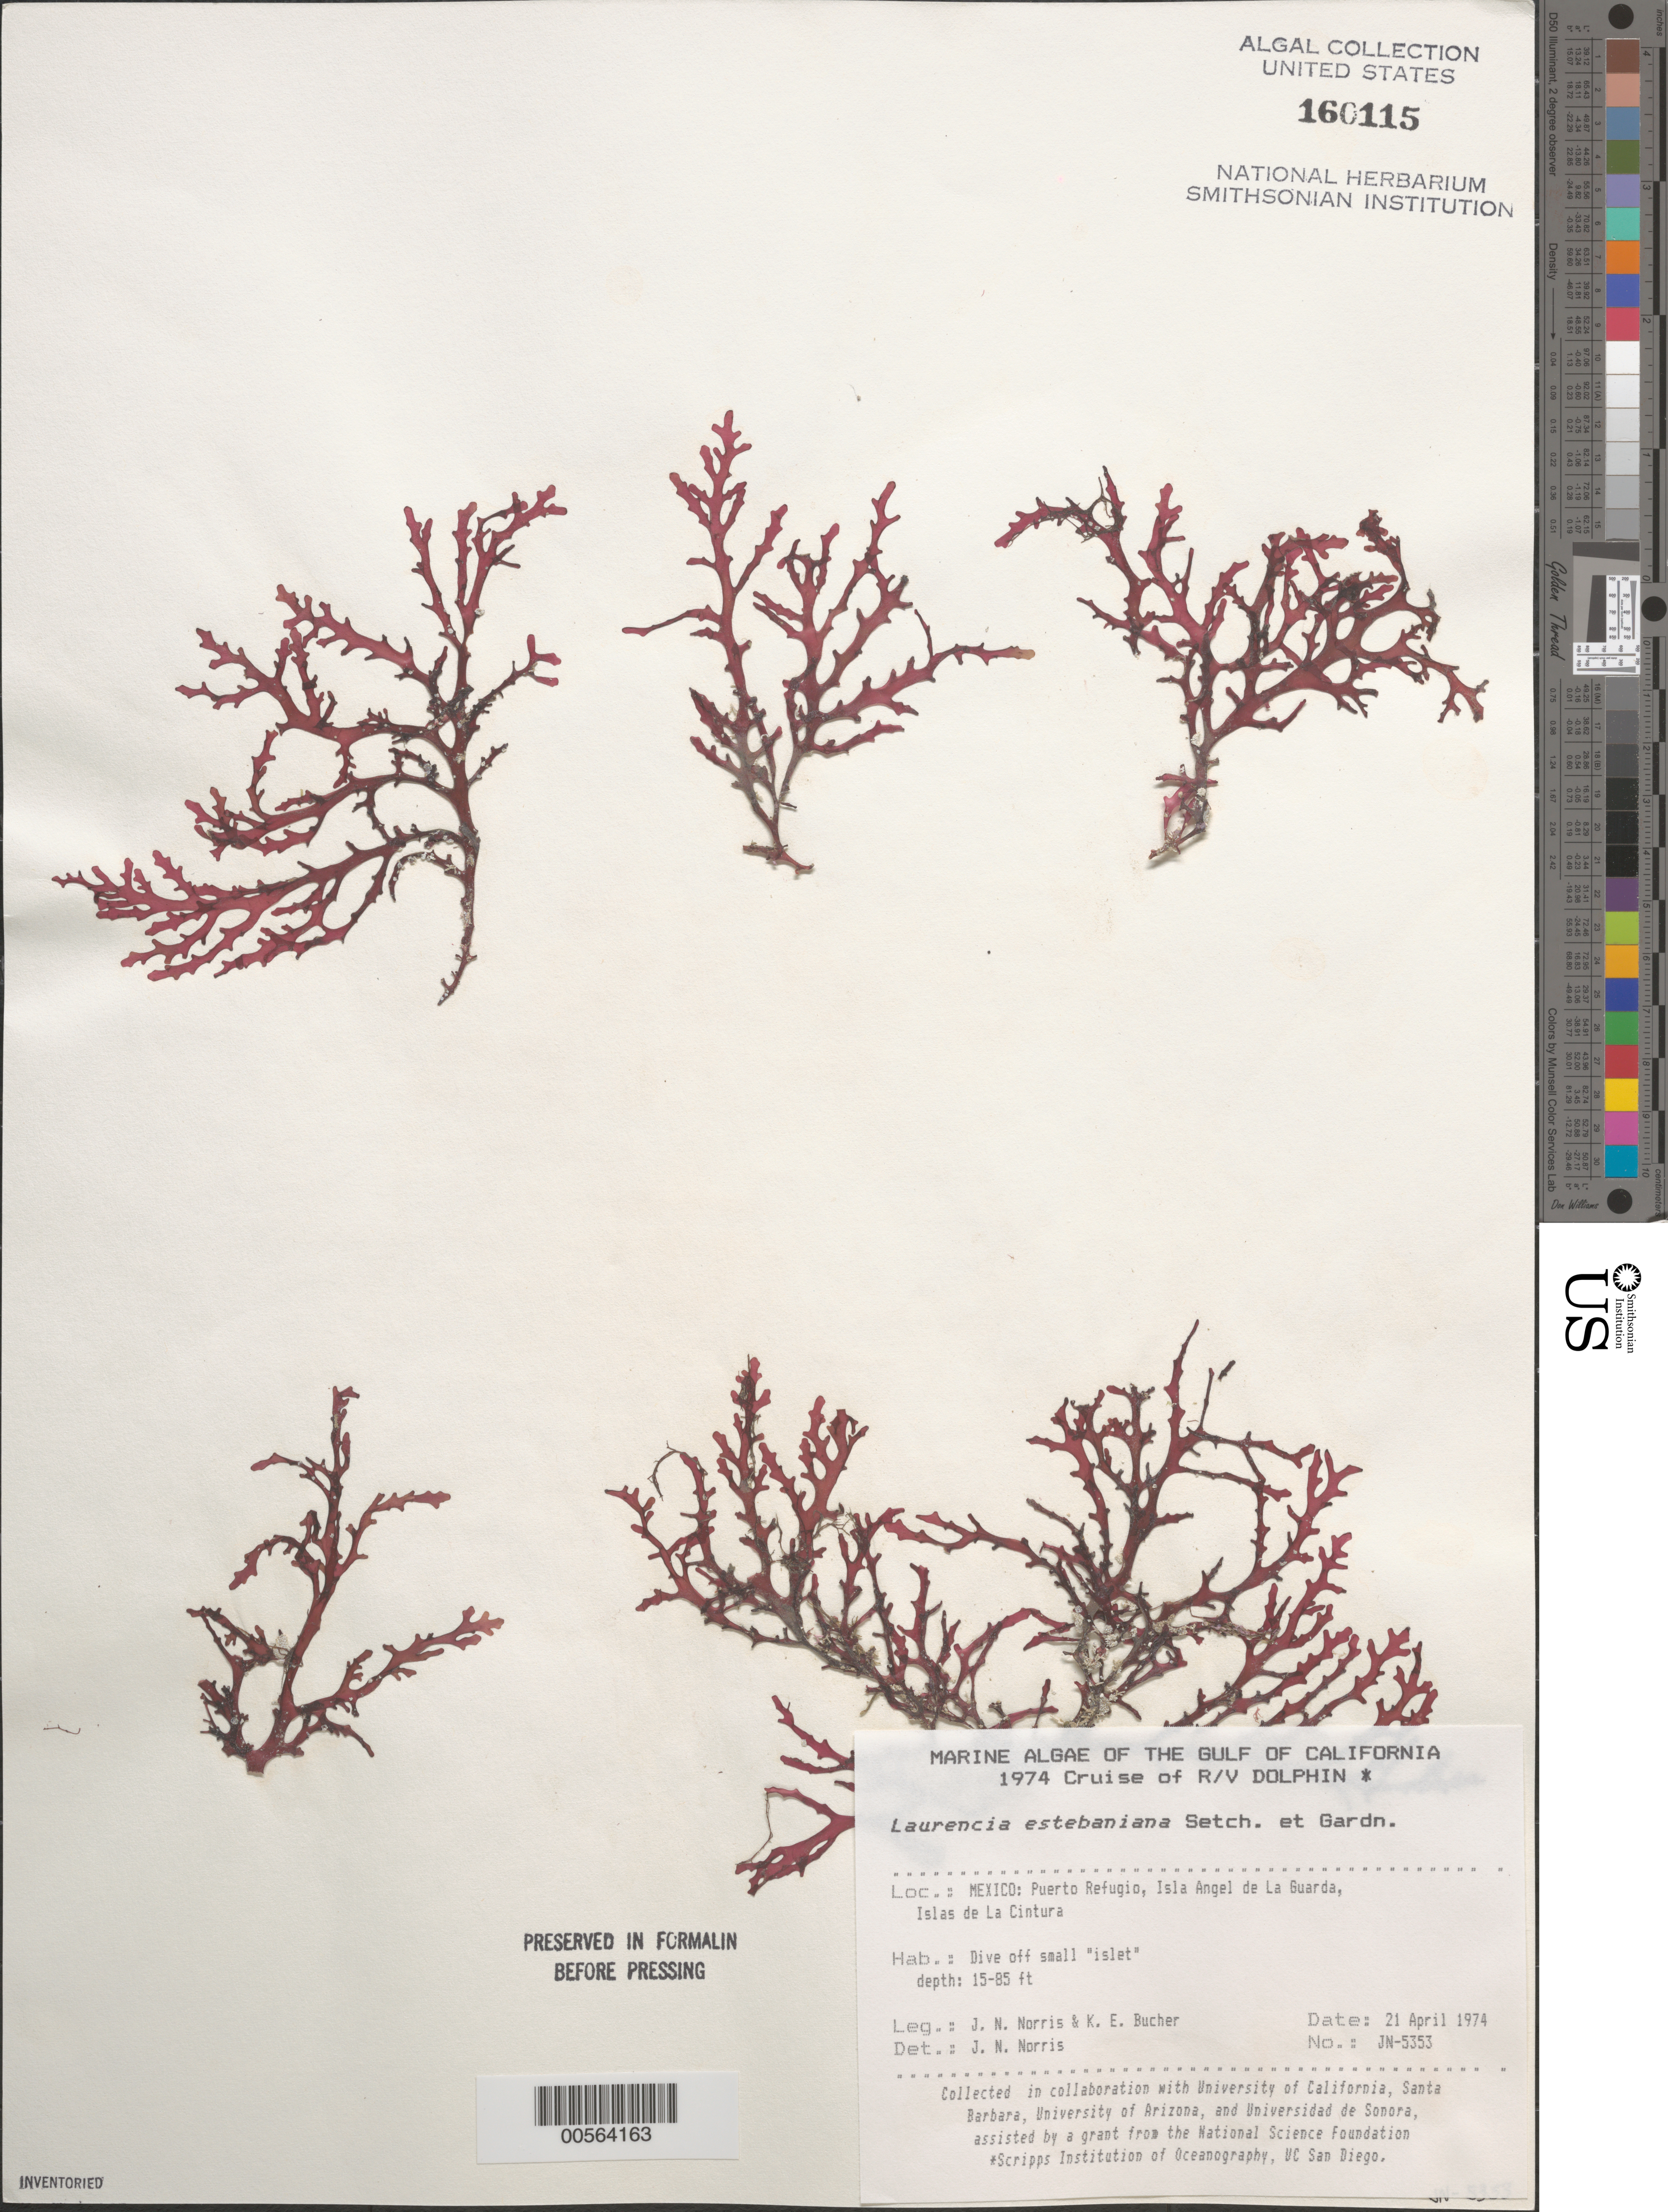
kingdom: Plantae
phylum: Rhodophyta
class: Florideophyceae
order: Ceramiales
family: Rhodomelaceae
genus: Osmundea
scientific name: Osmundea estebaniana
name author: (Setchell & N.L. Gardner) J.N. Norris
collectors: J. N. Norris & K. E. Bucher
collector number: JN-5353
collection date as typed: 21 Apr 1974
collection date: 1974-04-21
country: Mexico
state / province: Baja California Norte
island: Isla Angel de la Guarda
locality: Puerto Refugio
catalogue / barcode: US 160115